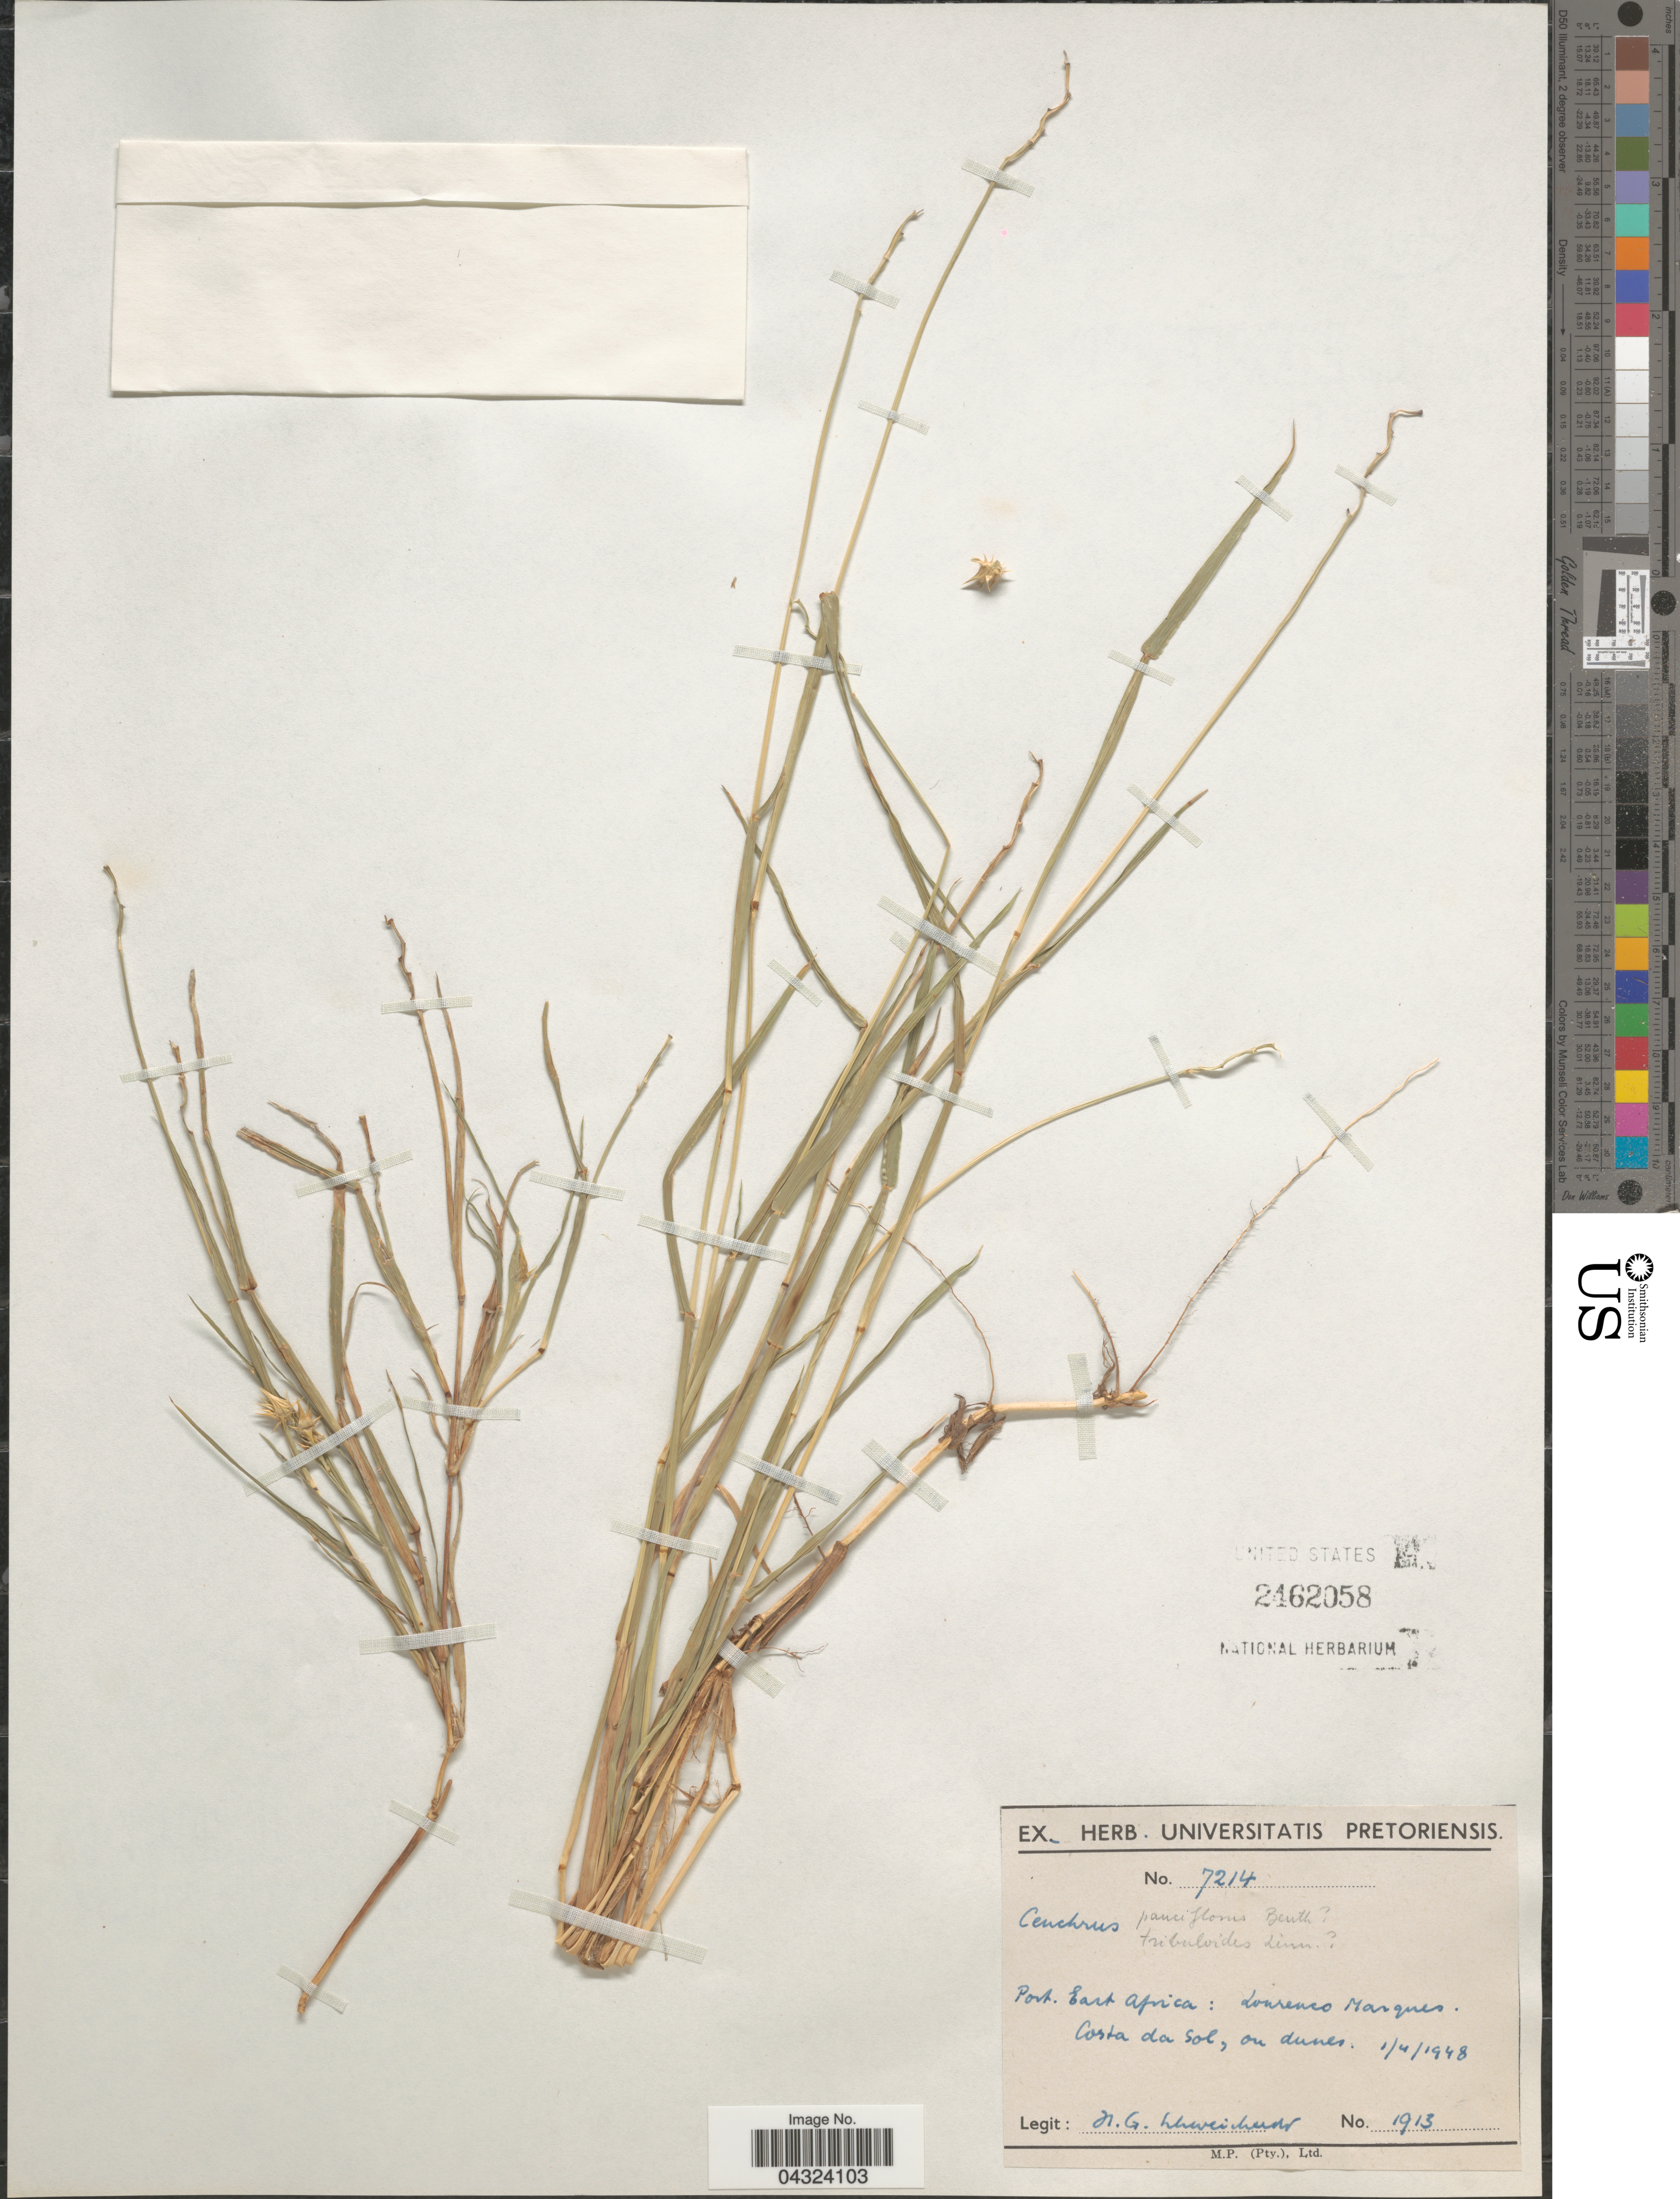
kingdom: Plantae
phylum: Tracheophyta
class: Liliopsida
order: Poales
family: Poaceae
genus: Cenchrus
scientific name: Cenchrus sp.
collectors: H. Schweickerdt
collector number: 1913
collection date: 1948-04-01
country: Mozambique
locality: Port. East Africa: Lourenco Marques. Costa da Sol, on dunes.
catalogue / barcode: US 2462058